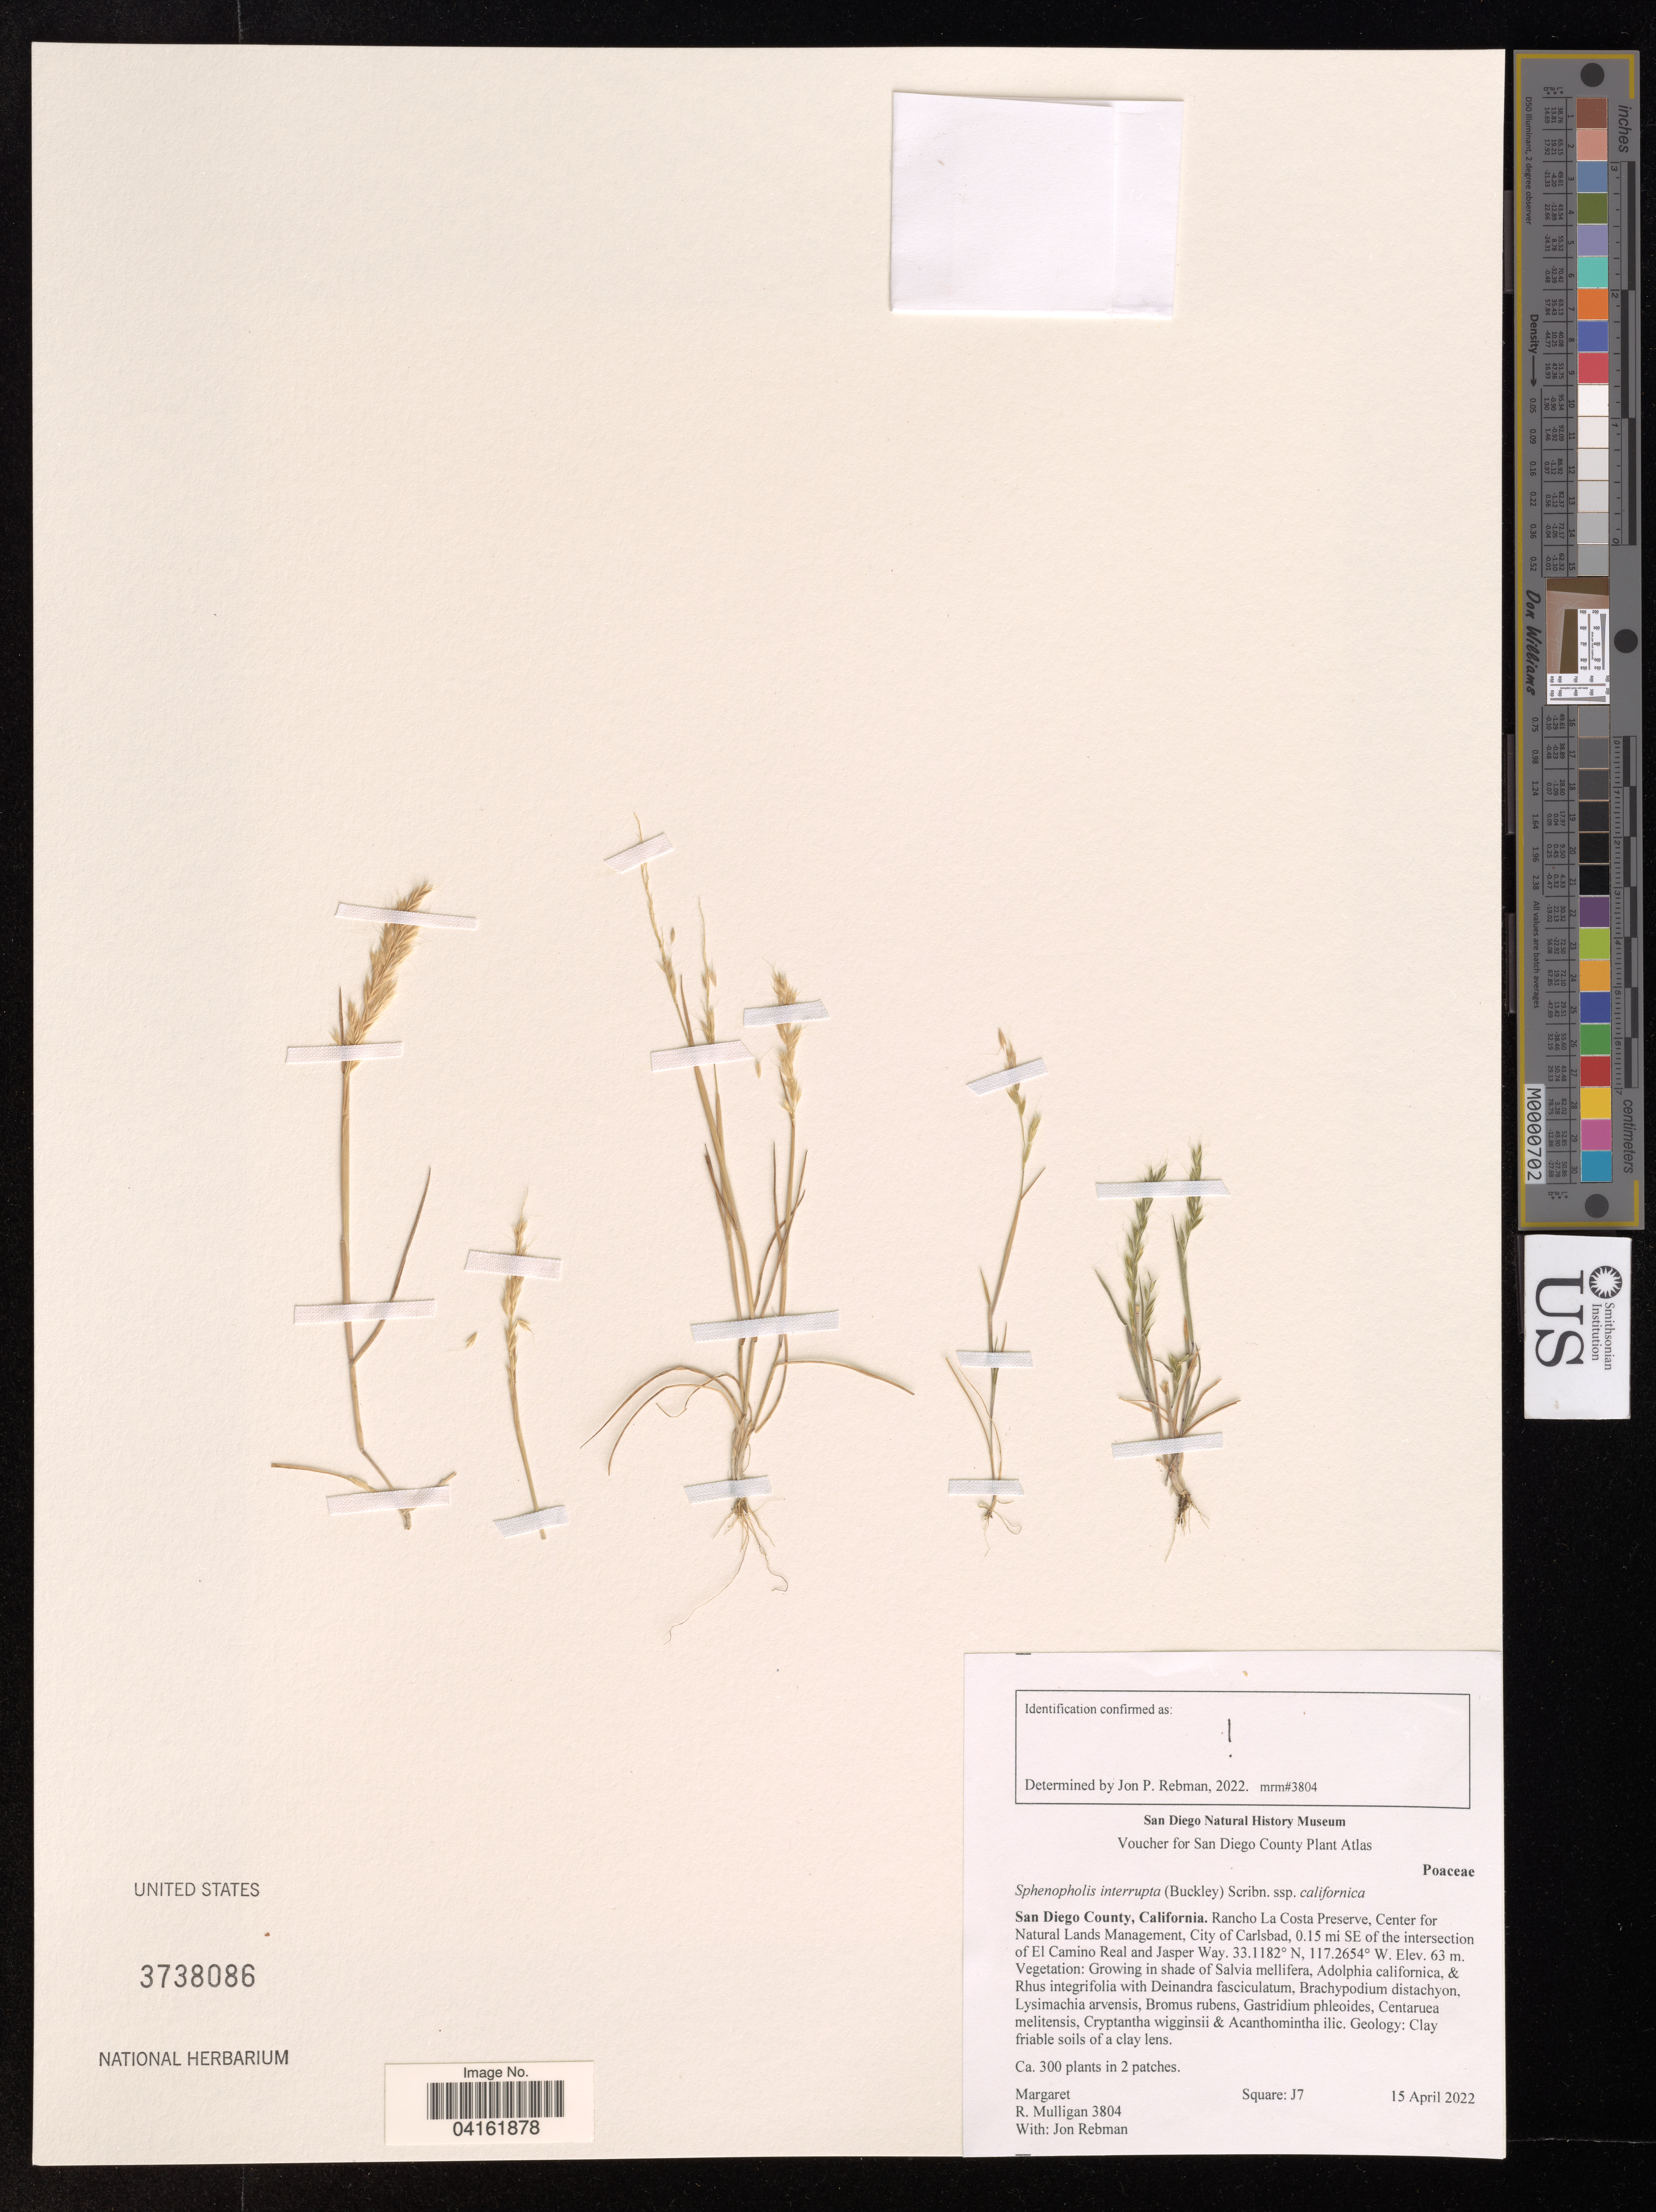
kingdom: Plantae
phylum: Tracheophyta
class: Liliopsida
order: Poales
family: Poaceae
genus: Sphenopholis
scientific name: Sphenopholis interrupta subsp. californica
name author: (Vasey) Lonard & Gould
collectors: Margaret & J. P. Rebman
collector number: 3804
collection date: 2022-04-15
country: United States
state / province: California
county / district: San Deigo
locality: San Diego County. Rancho La Costa Preserve, Center for Natural Lands Management, City of Carlsbad, 0.15 mi SE of the intersection of El Camino Real and Jasper Way. Square: J7.?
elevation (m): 63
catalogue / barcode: US 3738086